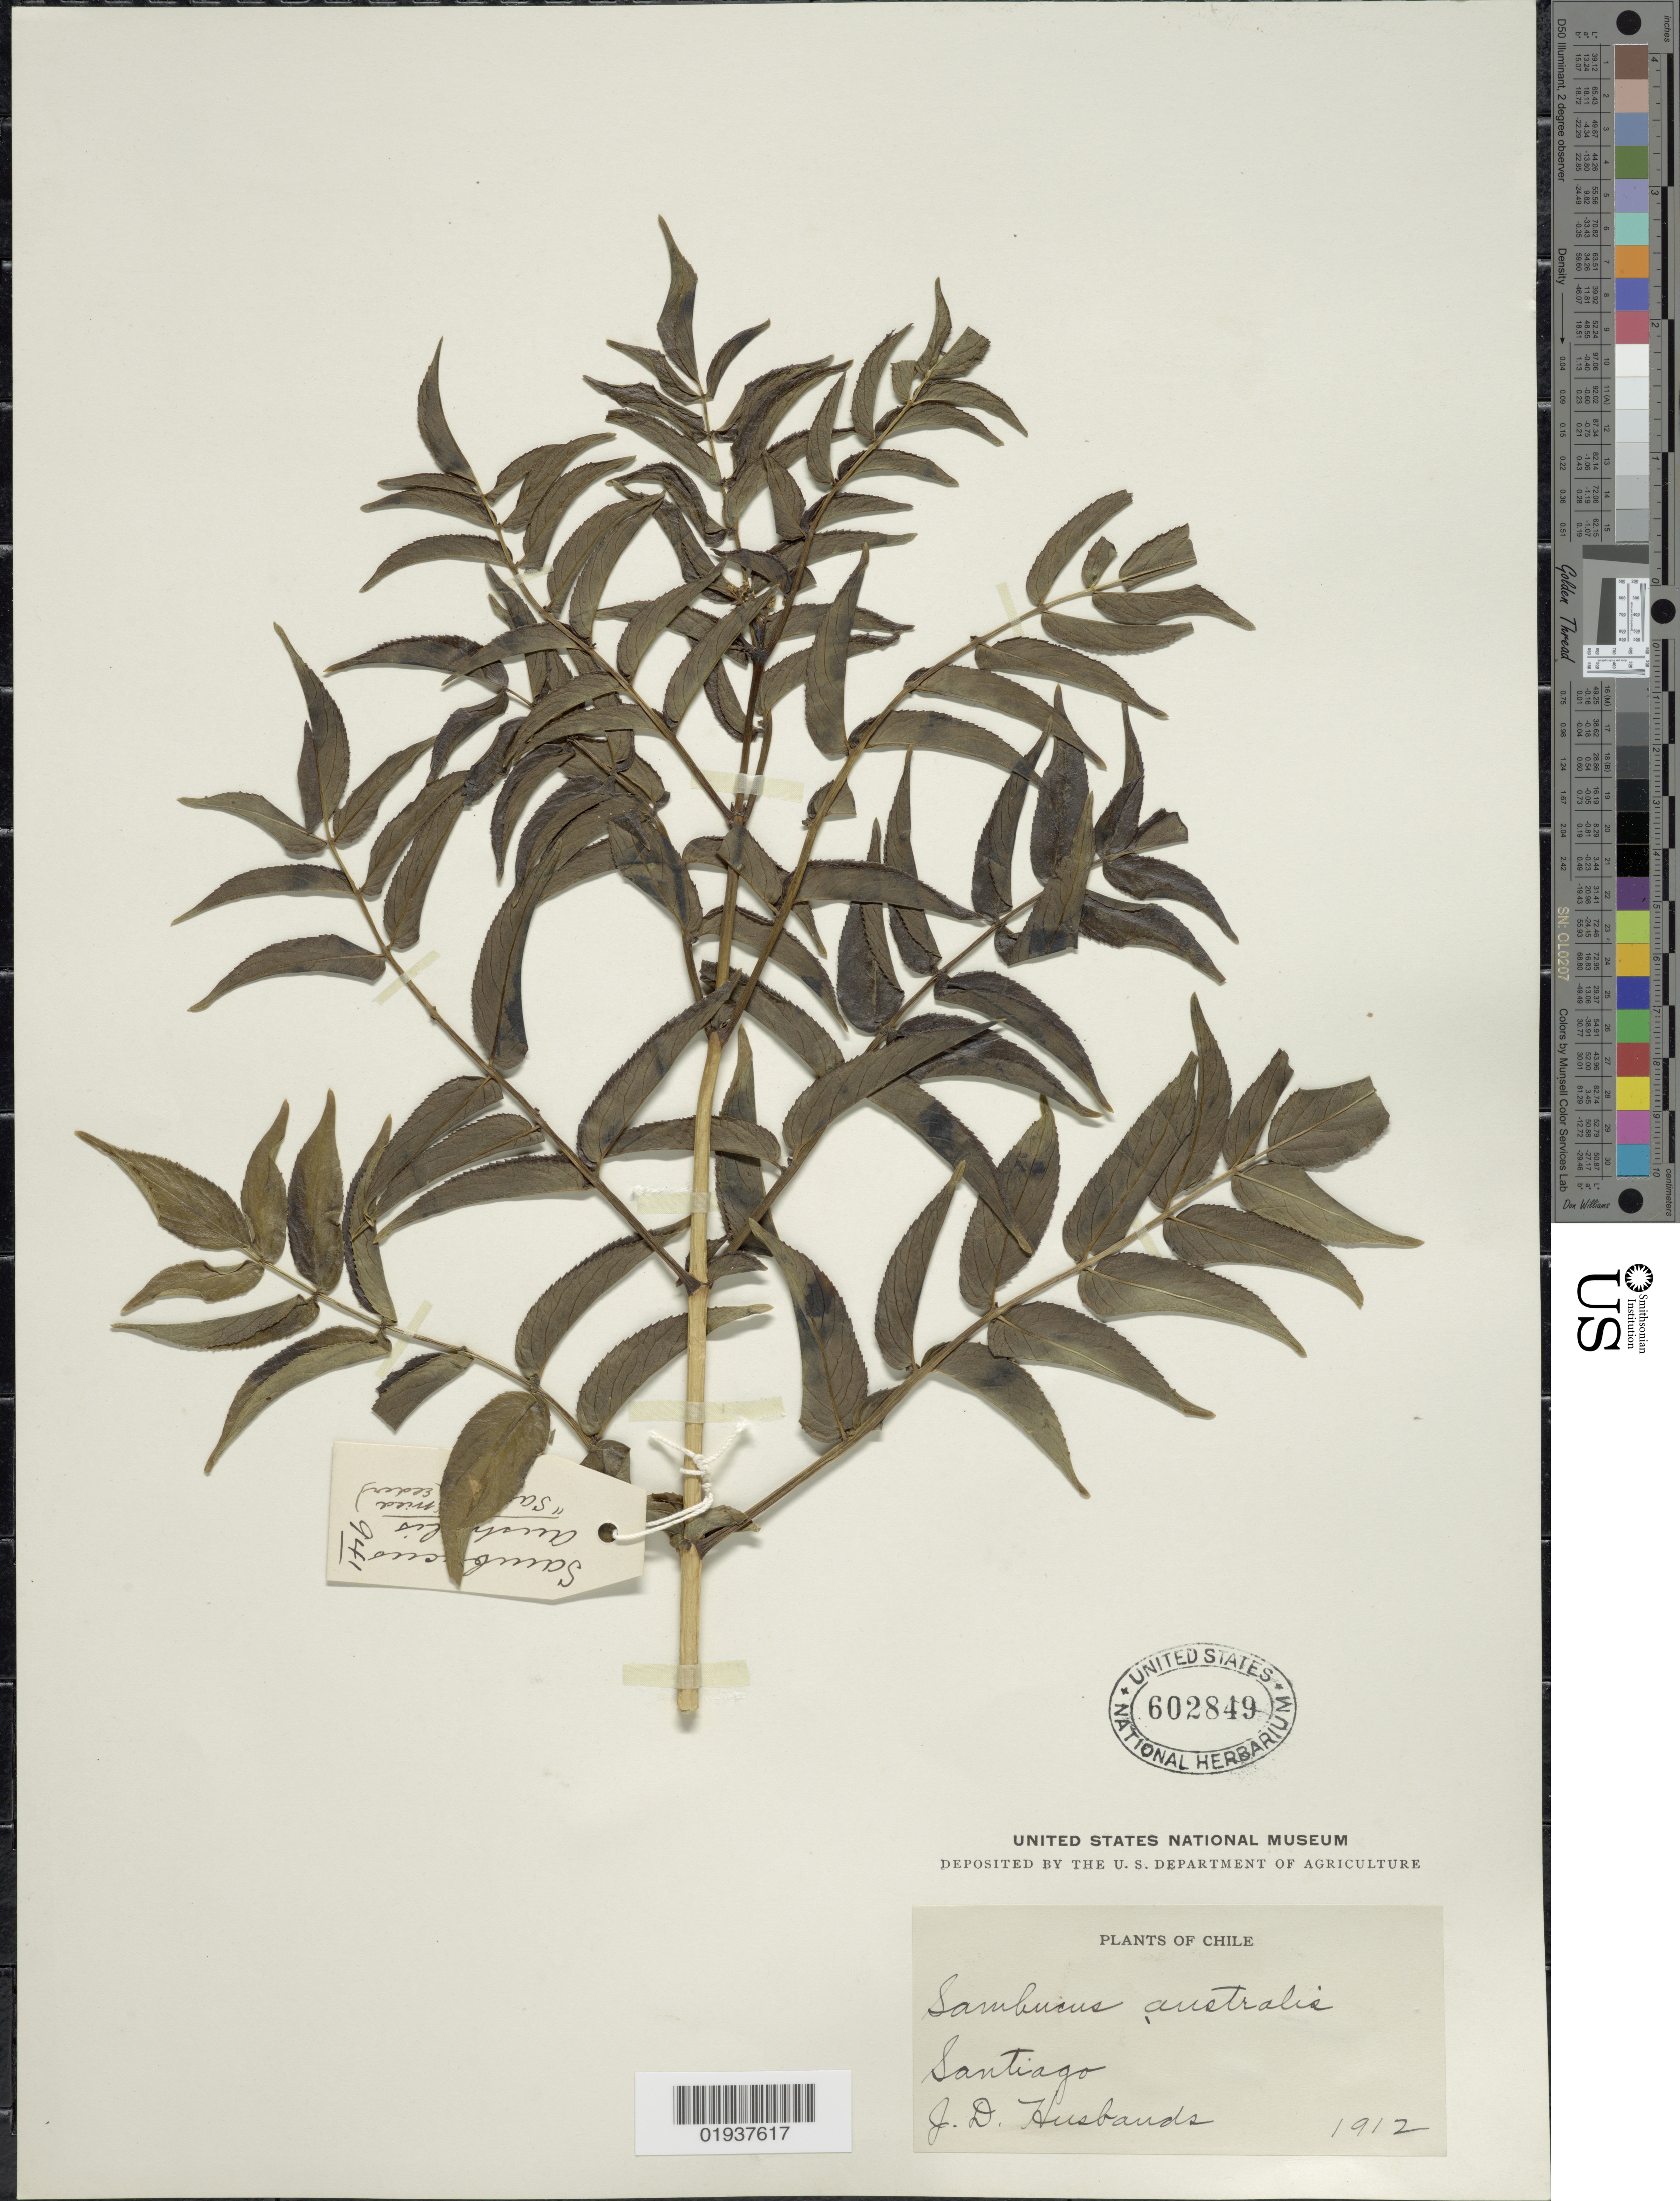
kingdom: Plantae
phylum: Tracheophyta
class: Magnoliopsida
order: Dipsacales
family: Viburnaceae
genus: Sambucus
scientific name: Sambucus australis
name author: Cham. & Schltdl.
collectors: J. Husbands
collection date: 1912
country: Chile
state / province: Región Metropolitana (RM)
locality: Santiago.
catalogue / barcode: US 602849